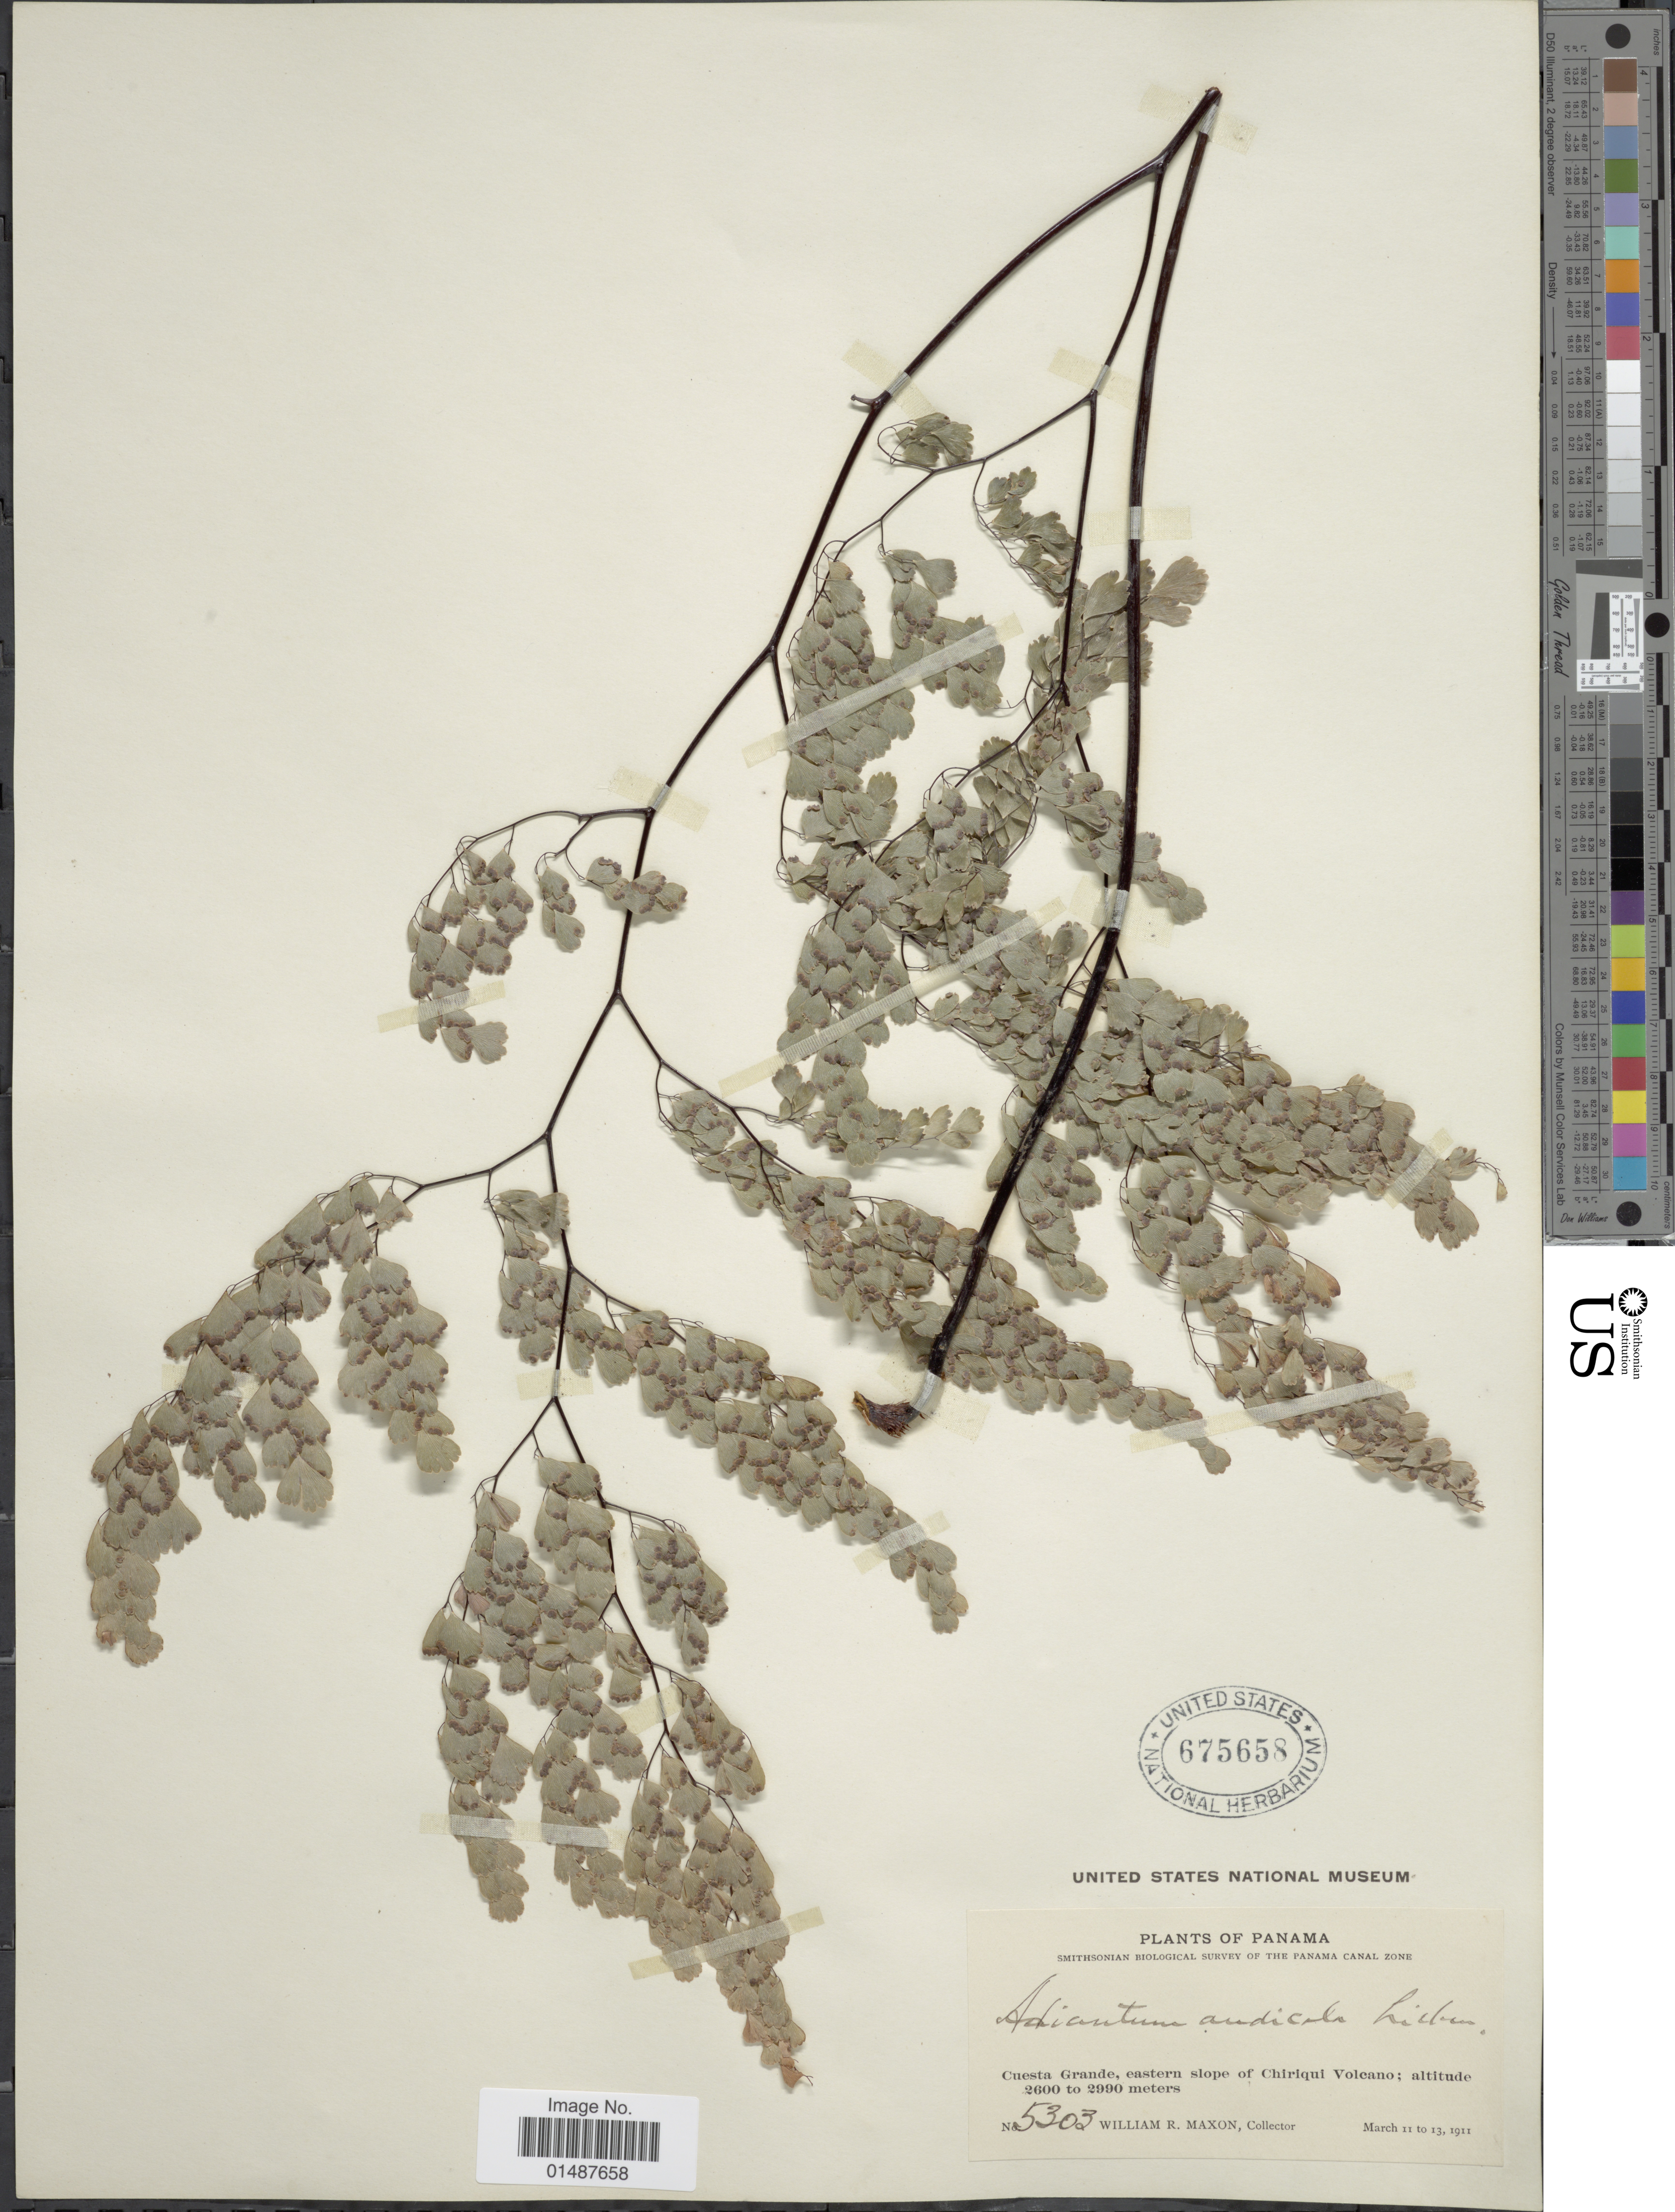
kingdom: Plantae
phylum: Tracheophyta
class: Polypodiopsida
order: Polypodiales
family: Pteridaceae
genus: Adiantum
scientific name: Adiantum andicola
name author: Liebm.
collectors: W. R. Maxon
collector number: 5303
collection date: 1911-03-11/1911-11-13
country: Panama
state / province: Chiriqui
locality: Cuesta Grande, eastern slope of Chiriqui Volcano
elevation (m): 2600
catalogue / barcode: US 675658